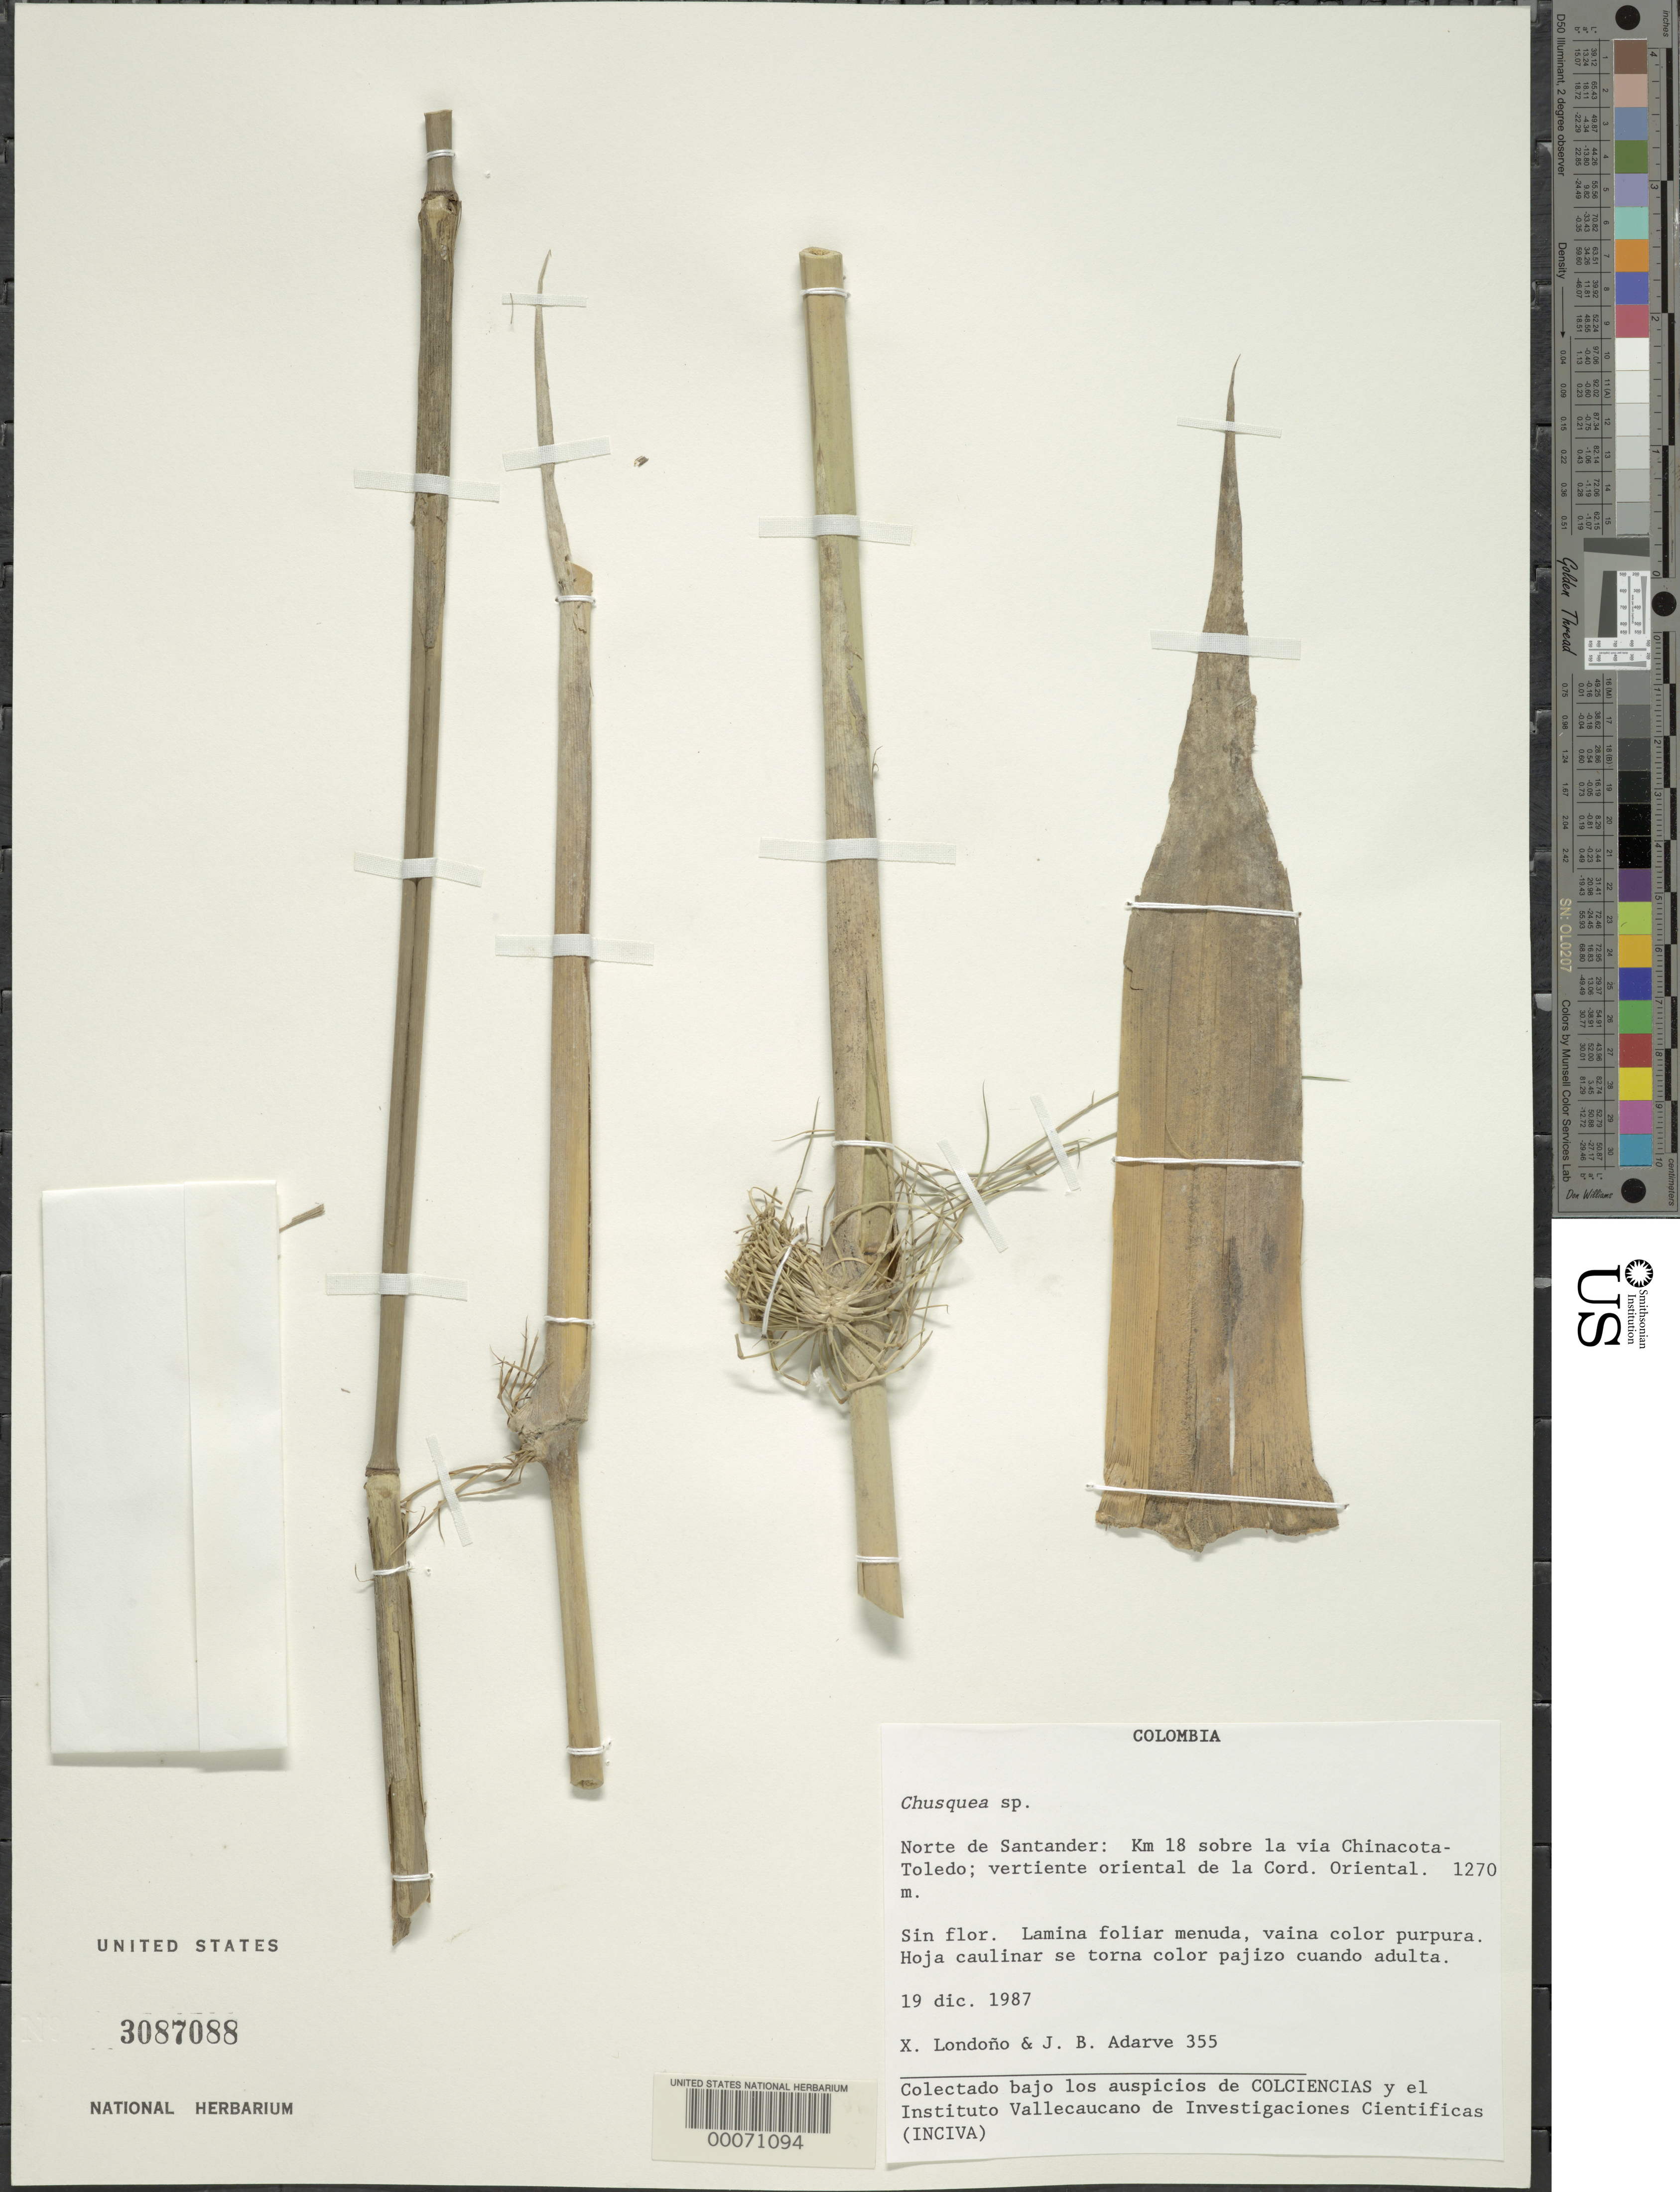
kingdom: Plantae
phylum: Tracheophyta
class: Liliopsida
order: Poales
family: Poaceae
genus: Chusquea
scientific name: Chusquea sp.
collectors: X. Londoño & J. B. Adarve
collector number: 355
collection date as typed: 19 Dec 1987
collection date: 1987-12-19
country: Colombia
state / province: Norte de Santander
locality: Km 18 Sobre la via China Cota-Toledo, E slope of La Cord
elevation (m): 1270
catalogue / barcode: US 3087088